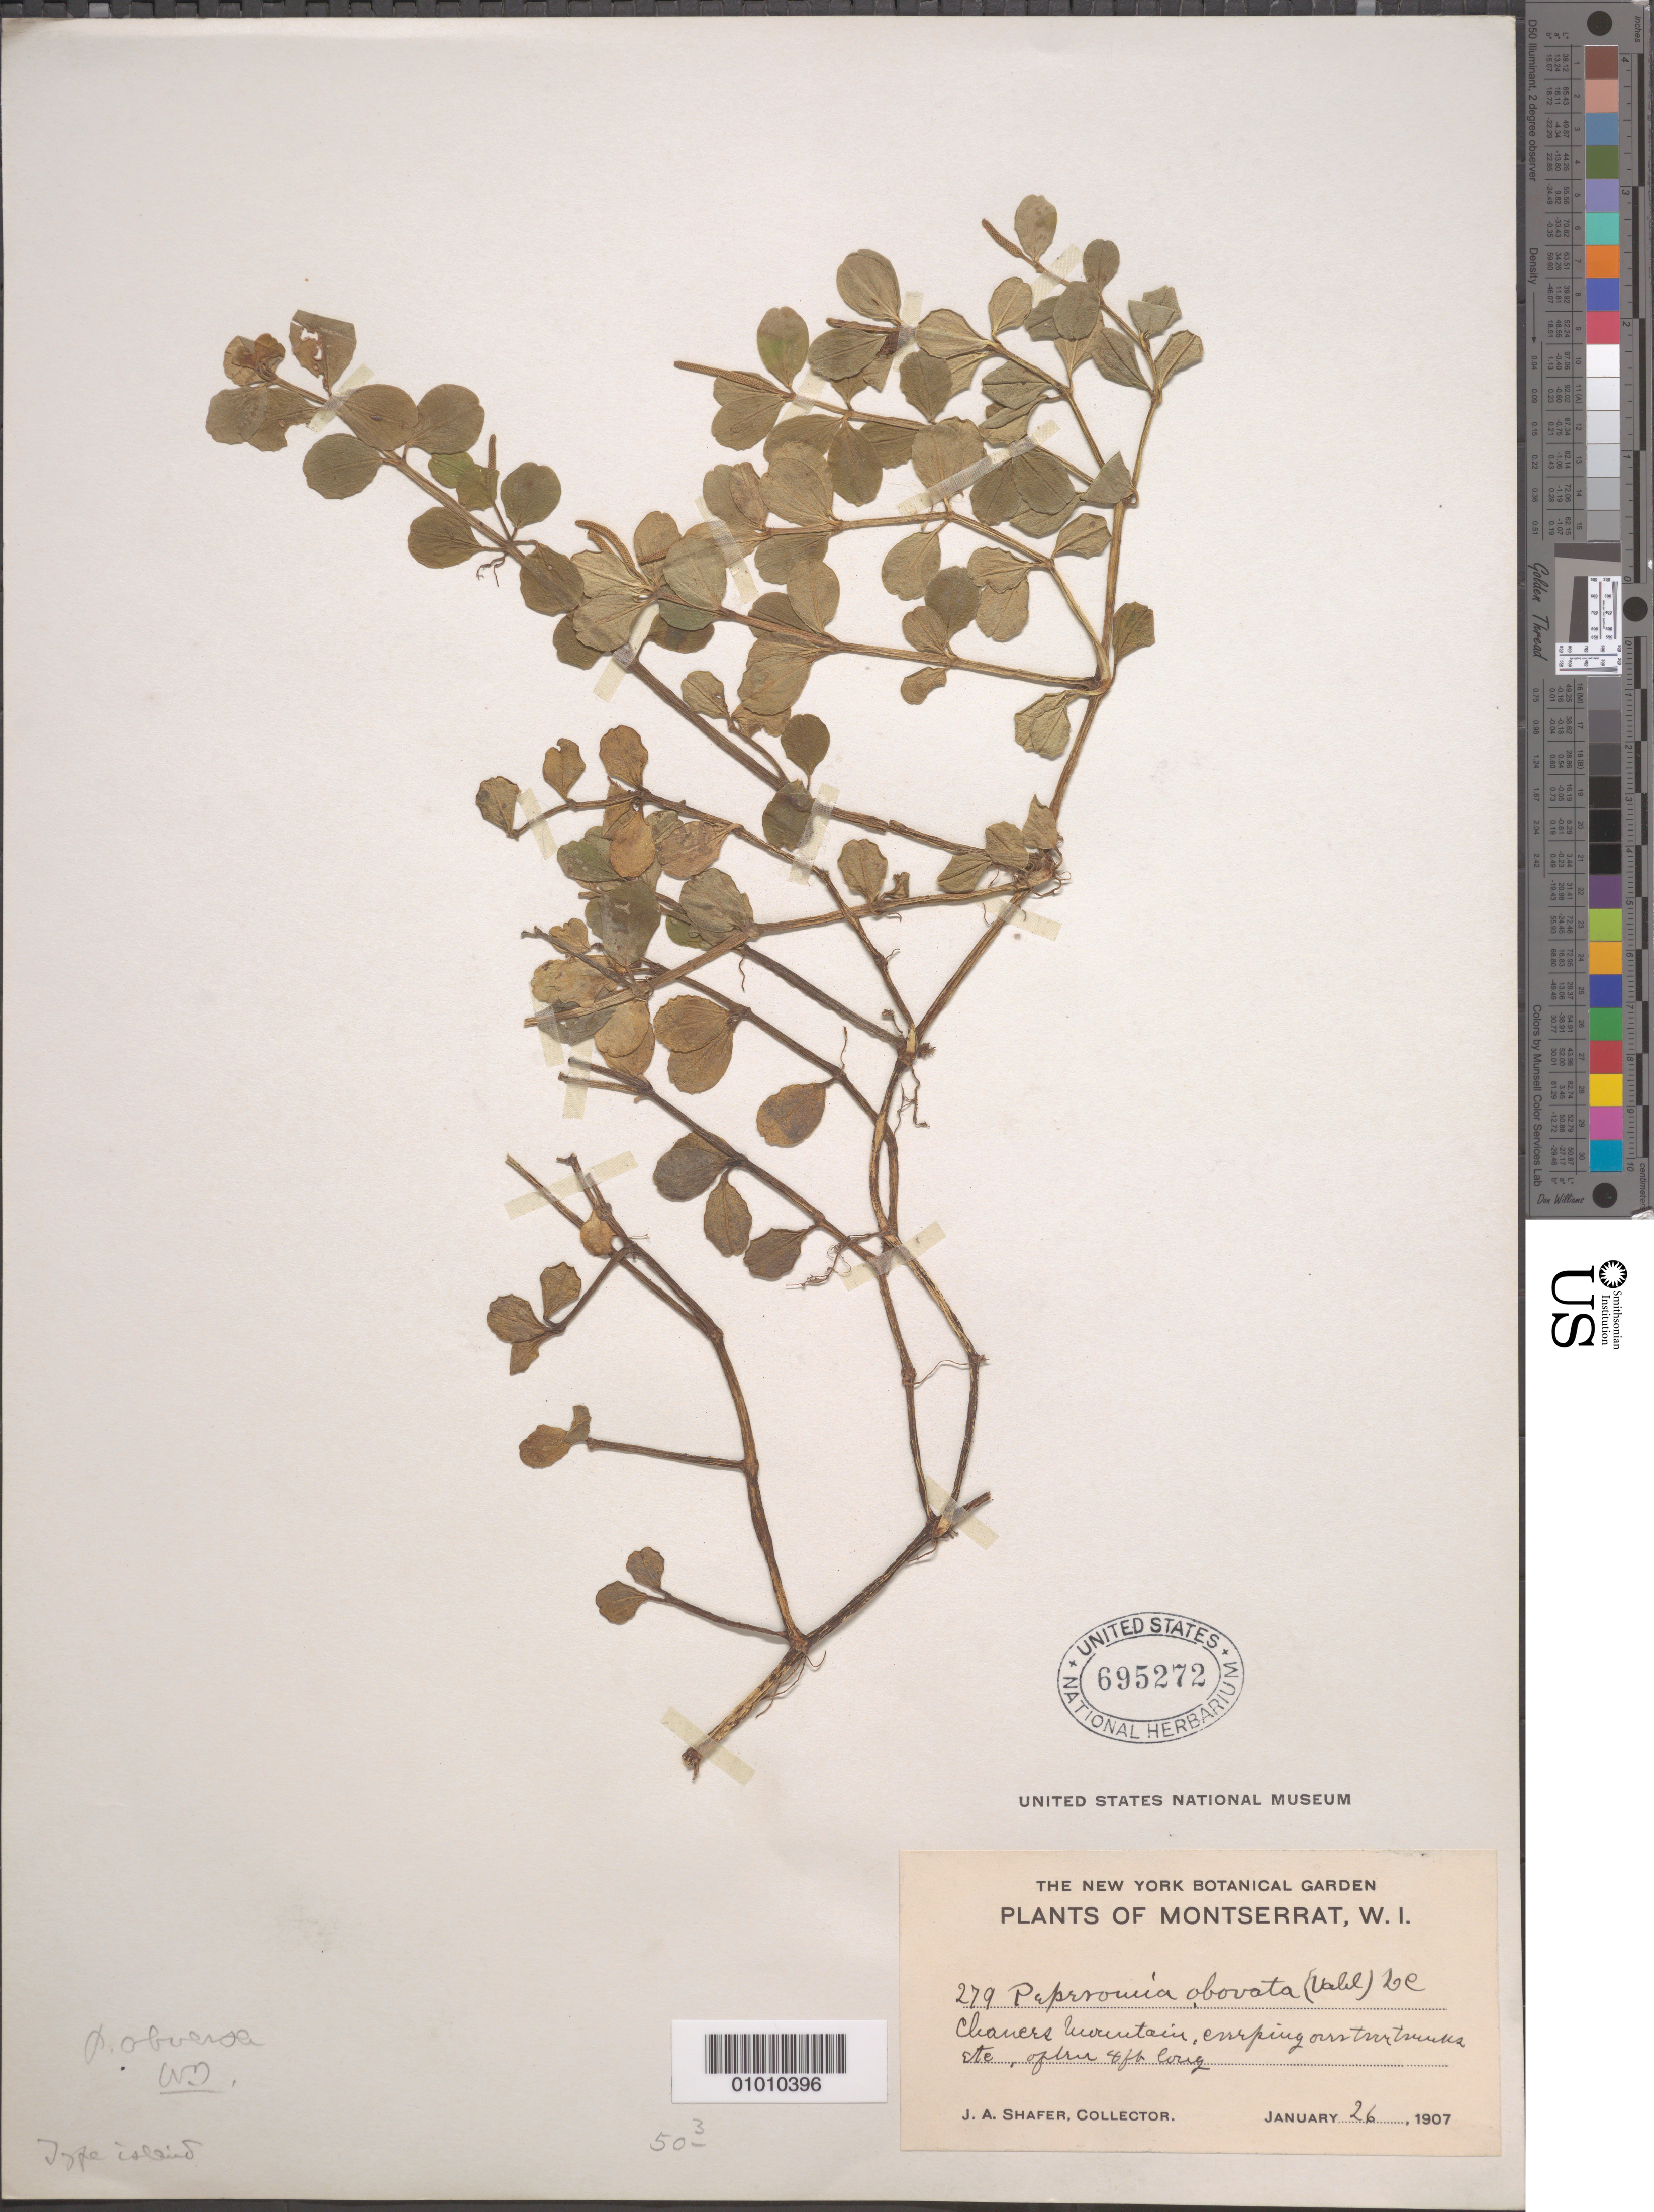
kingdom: Plantae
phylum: Tracheophyta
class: Magnoliopsida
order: Piperales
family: Piperaceae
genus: Peperomia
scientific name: Peperomia obversa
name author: C. DC.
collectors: J. A. Shafer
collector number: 279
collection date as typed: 26 Jan 1907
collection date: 1907-01-26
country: Montserrat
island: Montserrat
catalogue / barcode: US 695272